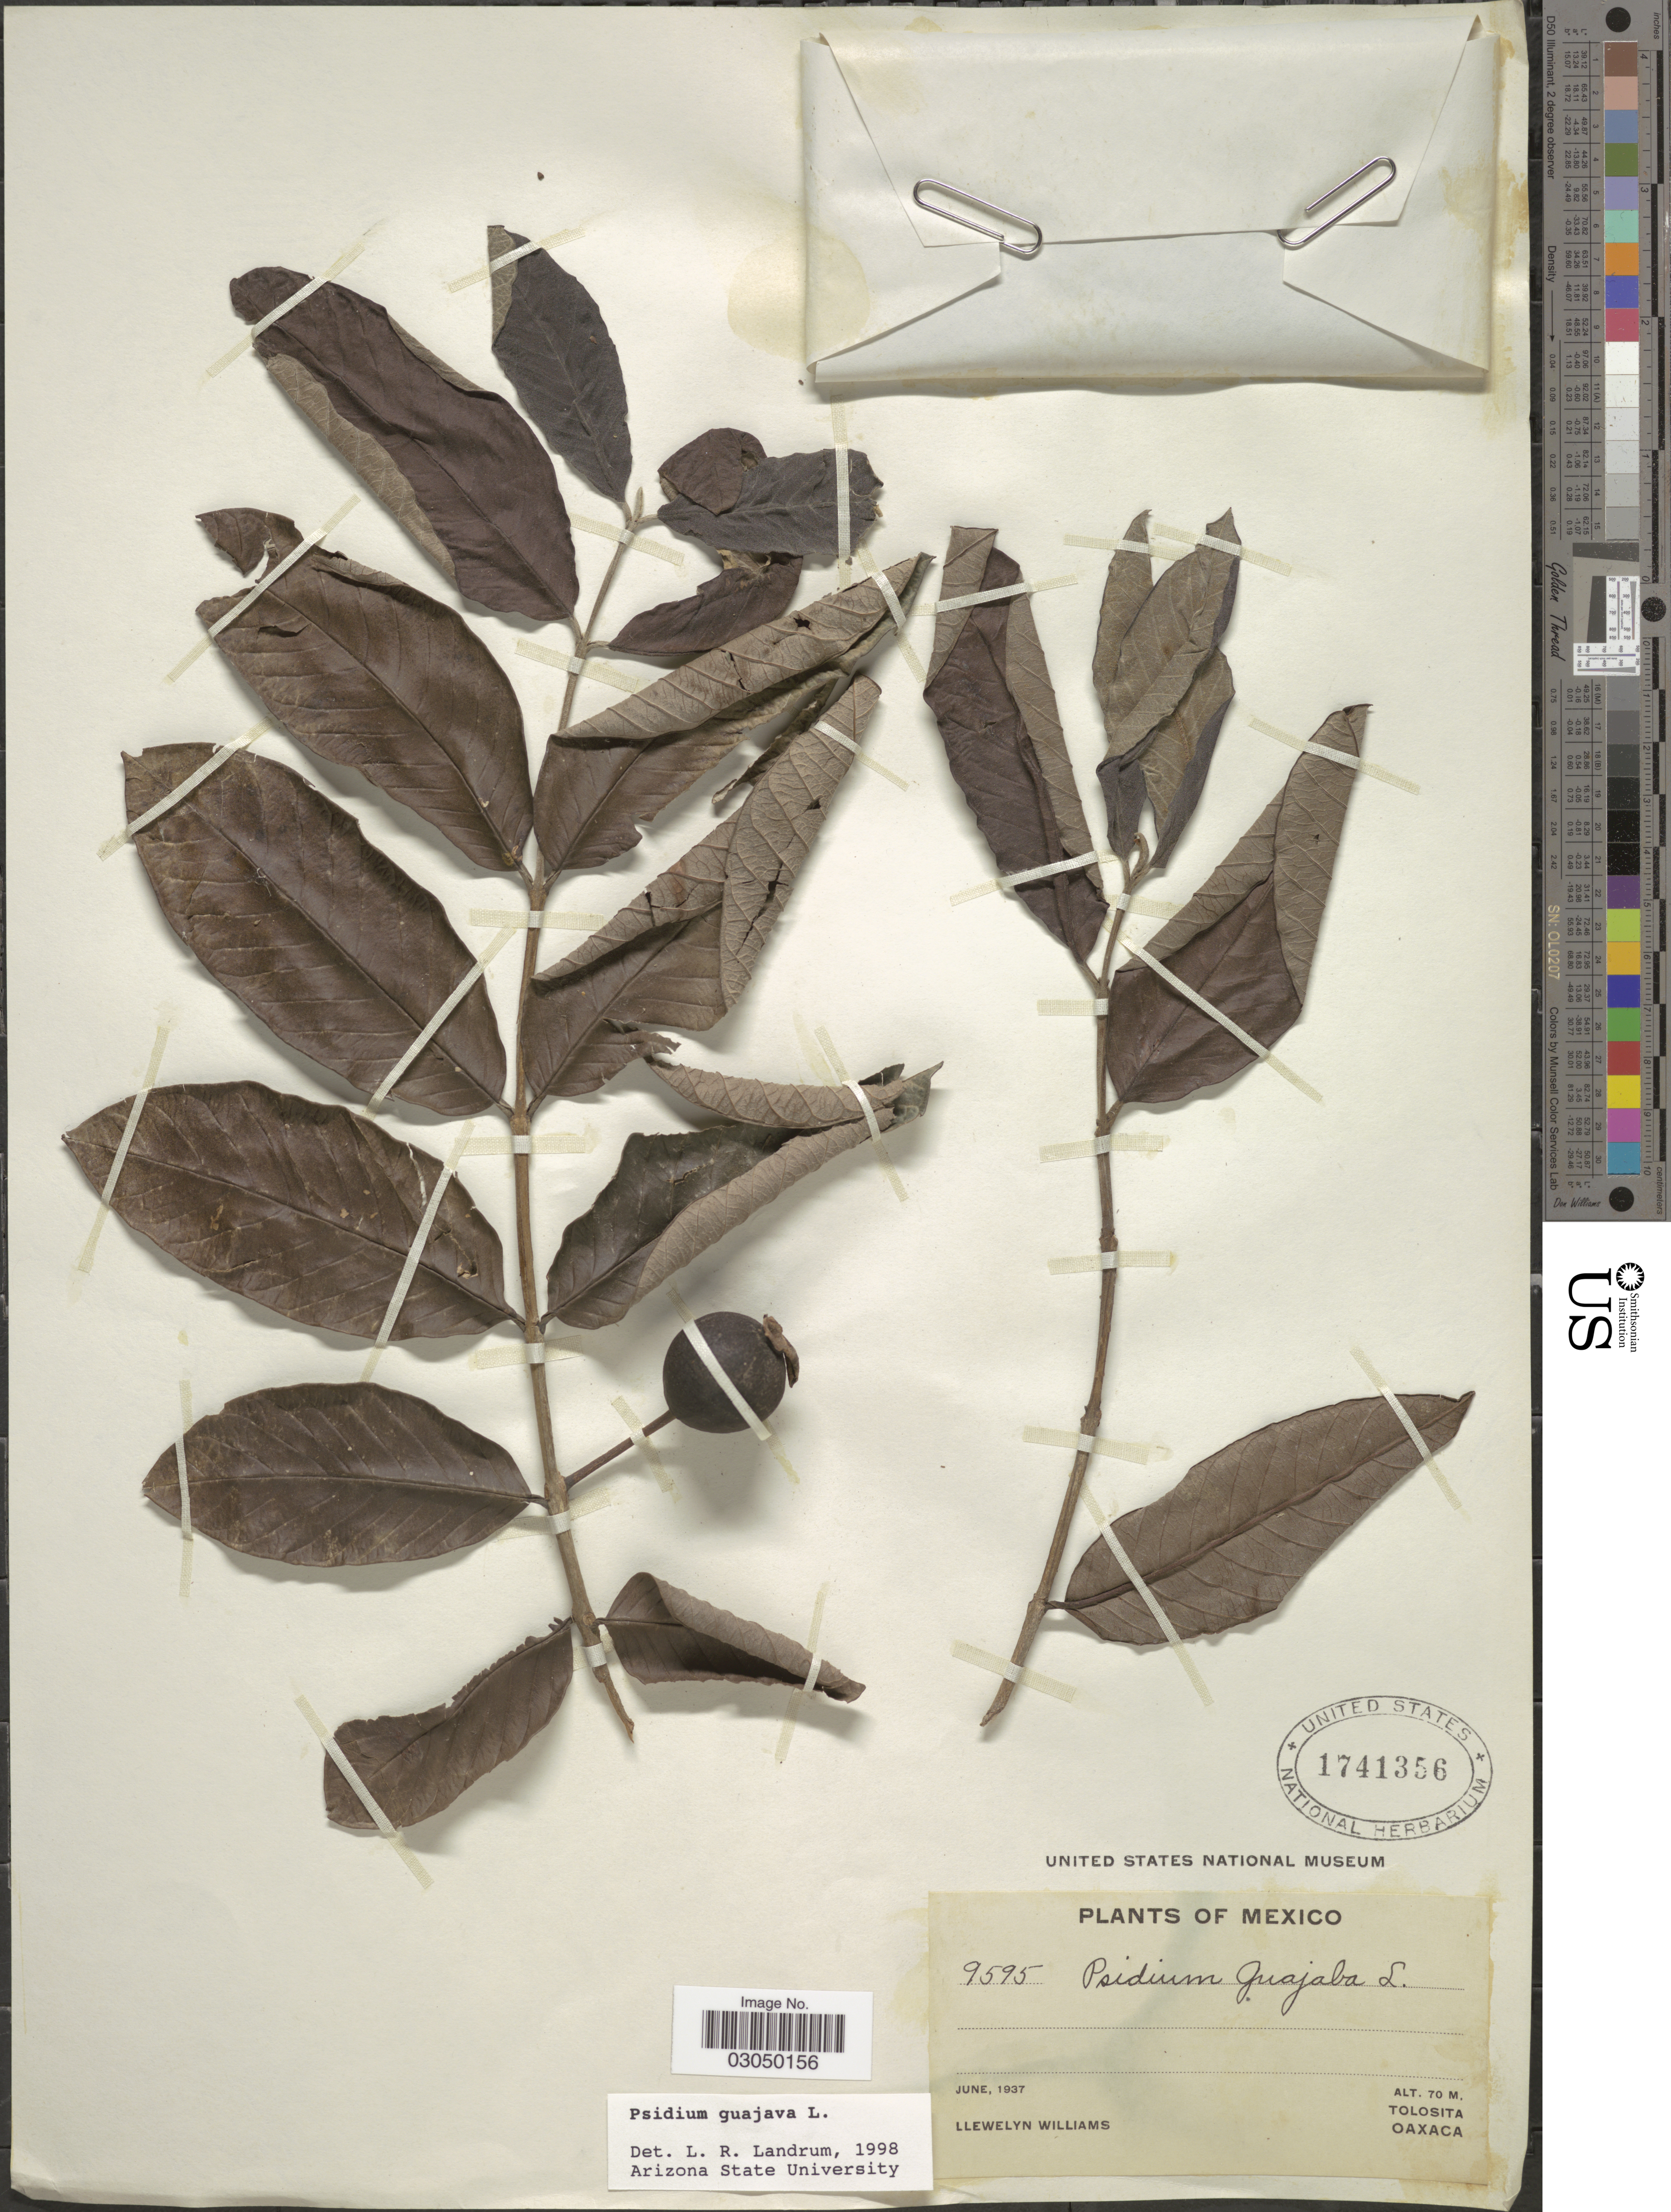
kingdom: Plantae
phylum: Tracheophyta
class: Magnoliopsida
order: Myrtales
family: Myrtaceae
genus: Psidium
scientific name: Psidium guajava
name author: L.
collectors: Ll. Williams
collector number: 9595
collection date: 1937-06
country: Mexico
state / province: Oaxaca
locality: Tolosita.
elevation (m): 70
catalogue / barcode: US 1741356